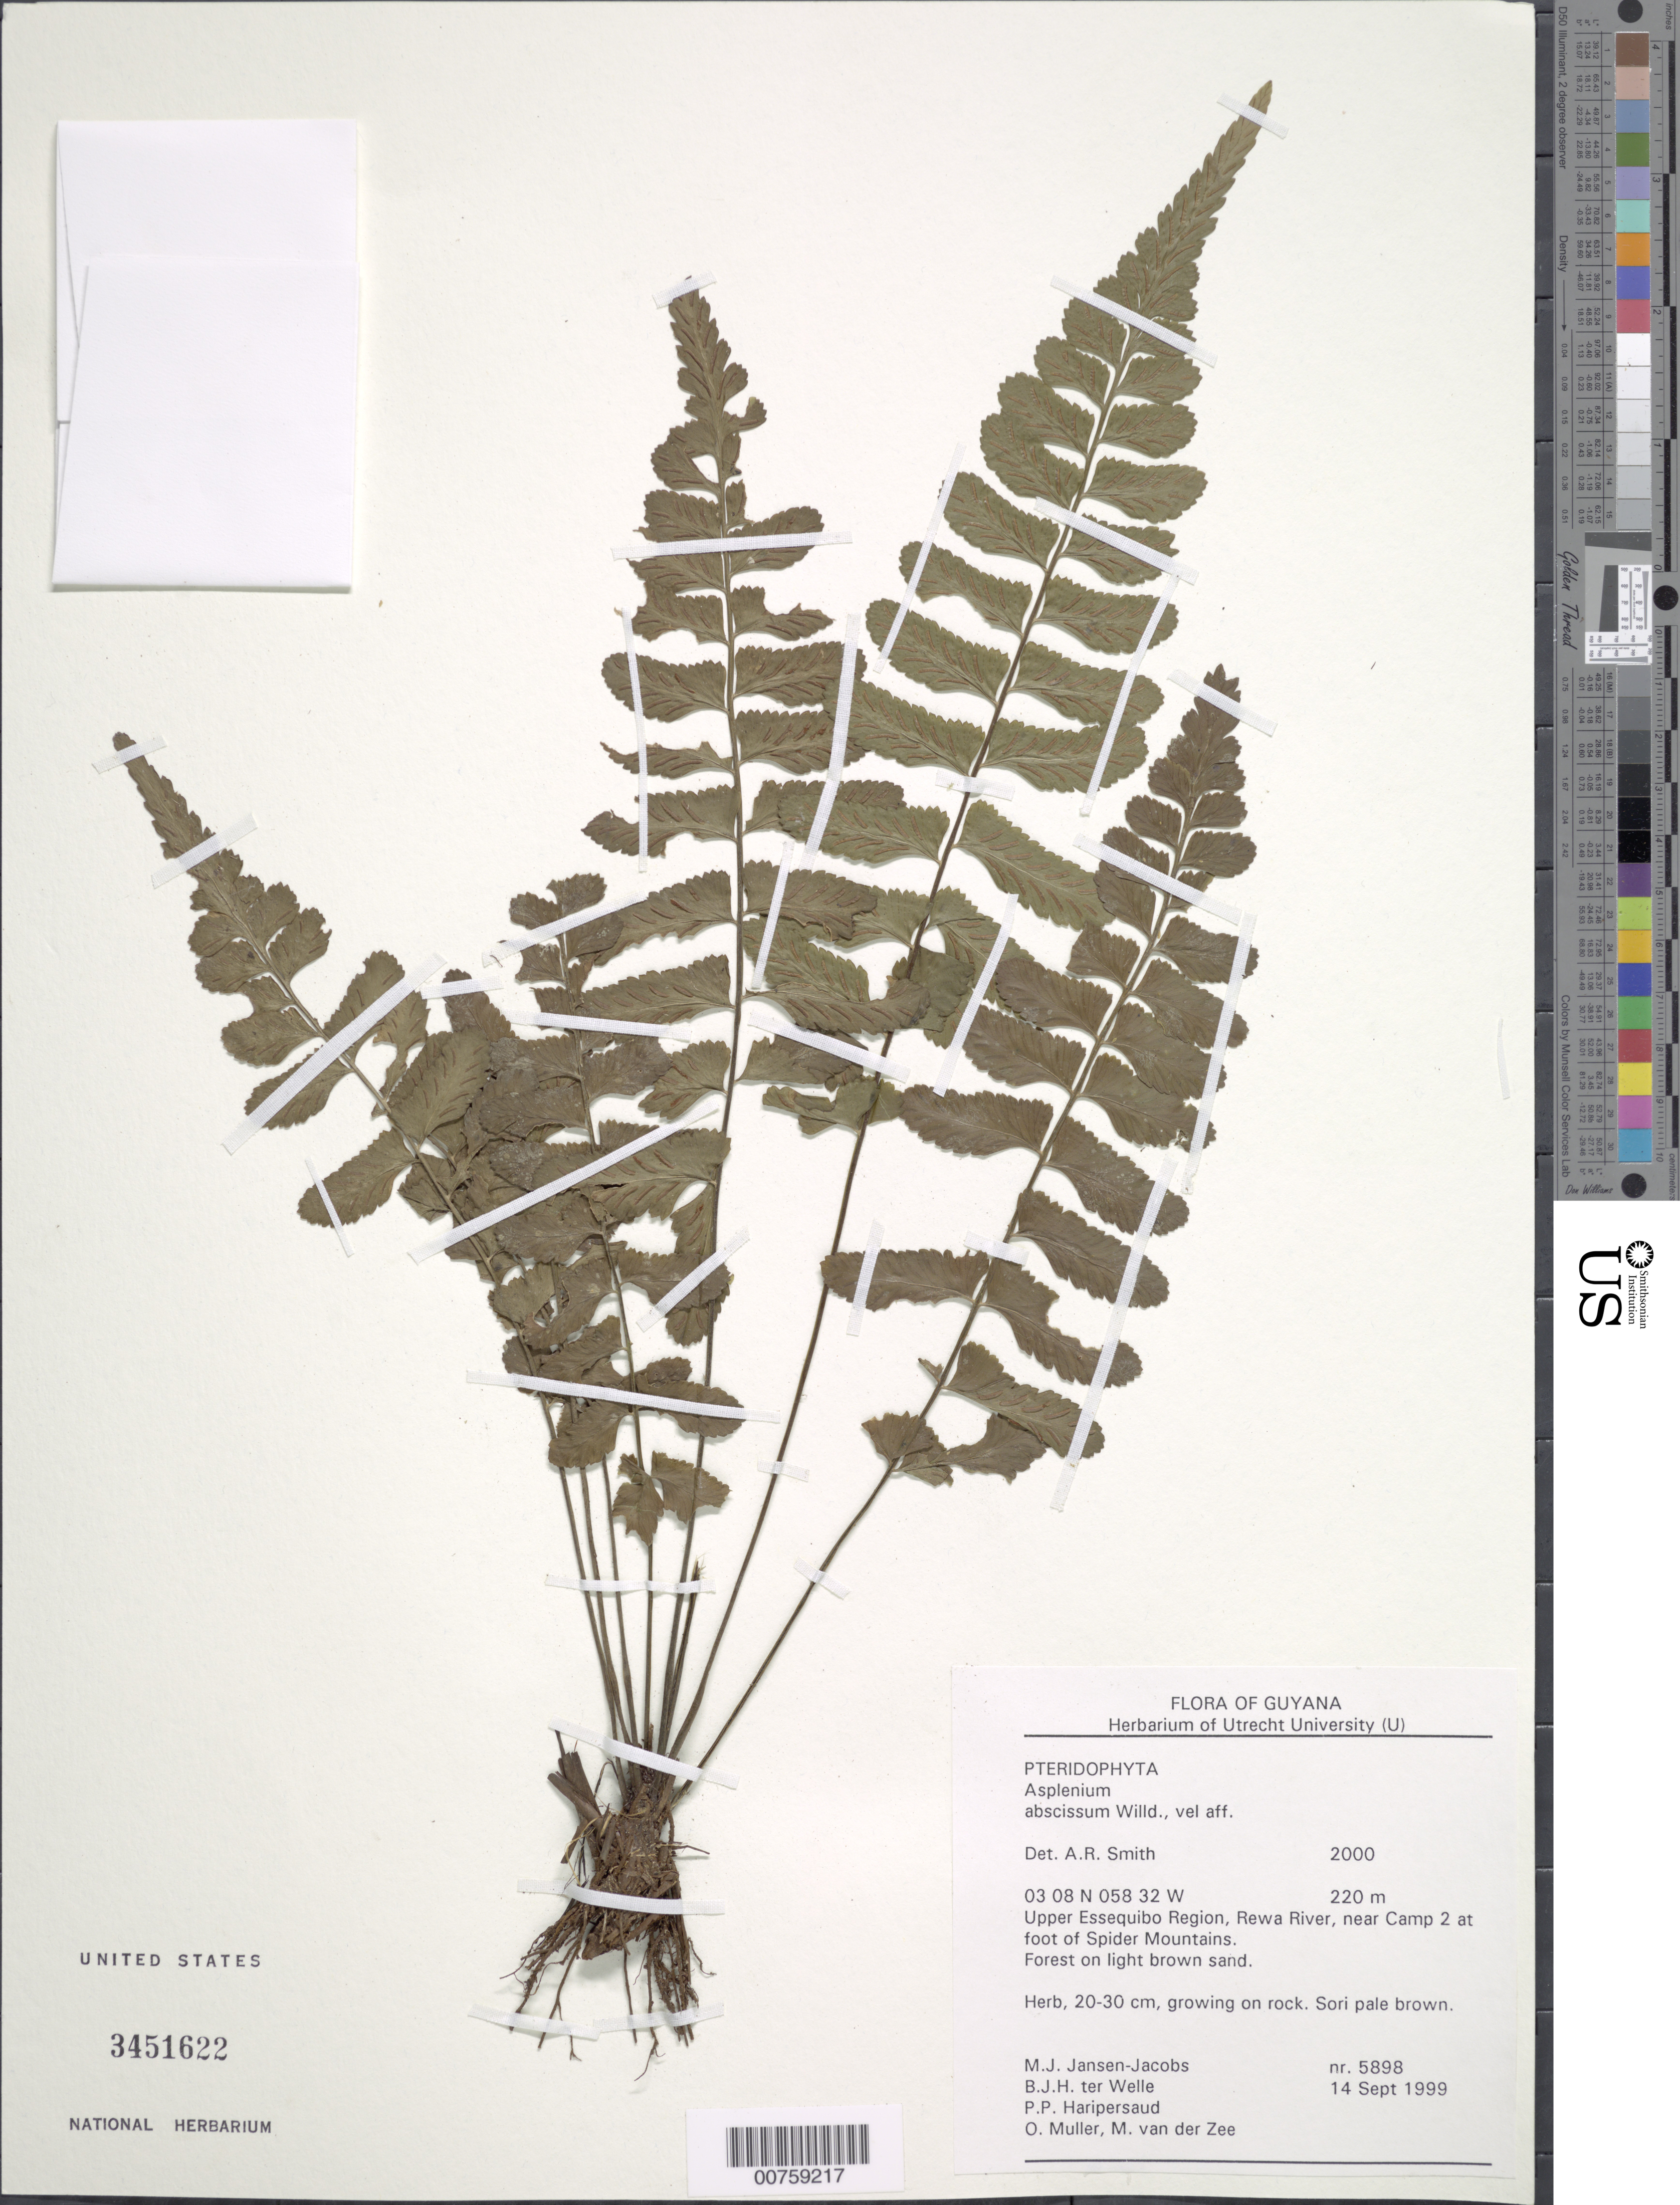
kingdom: Plantae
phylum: Tracheophyta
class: Polypodiopsida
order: Polypodiales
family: Aspleniaceae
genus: Asplenium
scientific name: Asplenium abscissum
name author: Willd.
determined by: Smith, Alan R., (UC)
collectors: M. J. Jansen-Jacobs, B. Welle, P. Haripersaud, O. Muller & M. van der Zee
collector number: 5898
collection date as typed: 14-Sep-99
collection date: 1999-09-14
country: Guyana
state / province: U. Takutu-U. Essequibo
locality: Rewa River, at foot of Spider Mts., near camp 2, Upper Essequibo Region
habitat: Forest on light brown sand; growing on rock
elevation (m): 220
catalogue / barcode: US 3451622